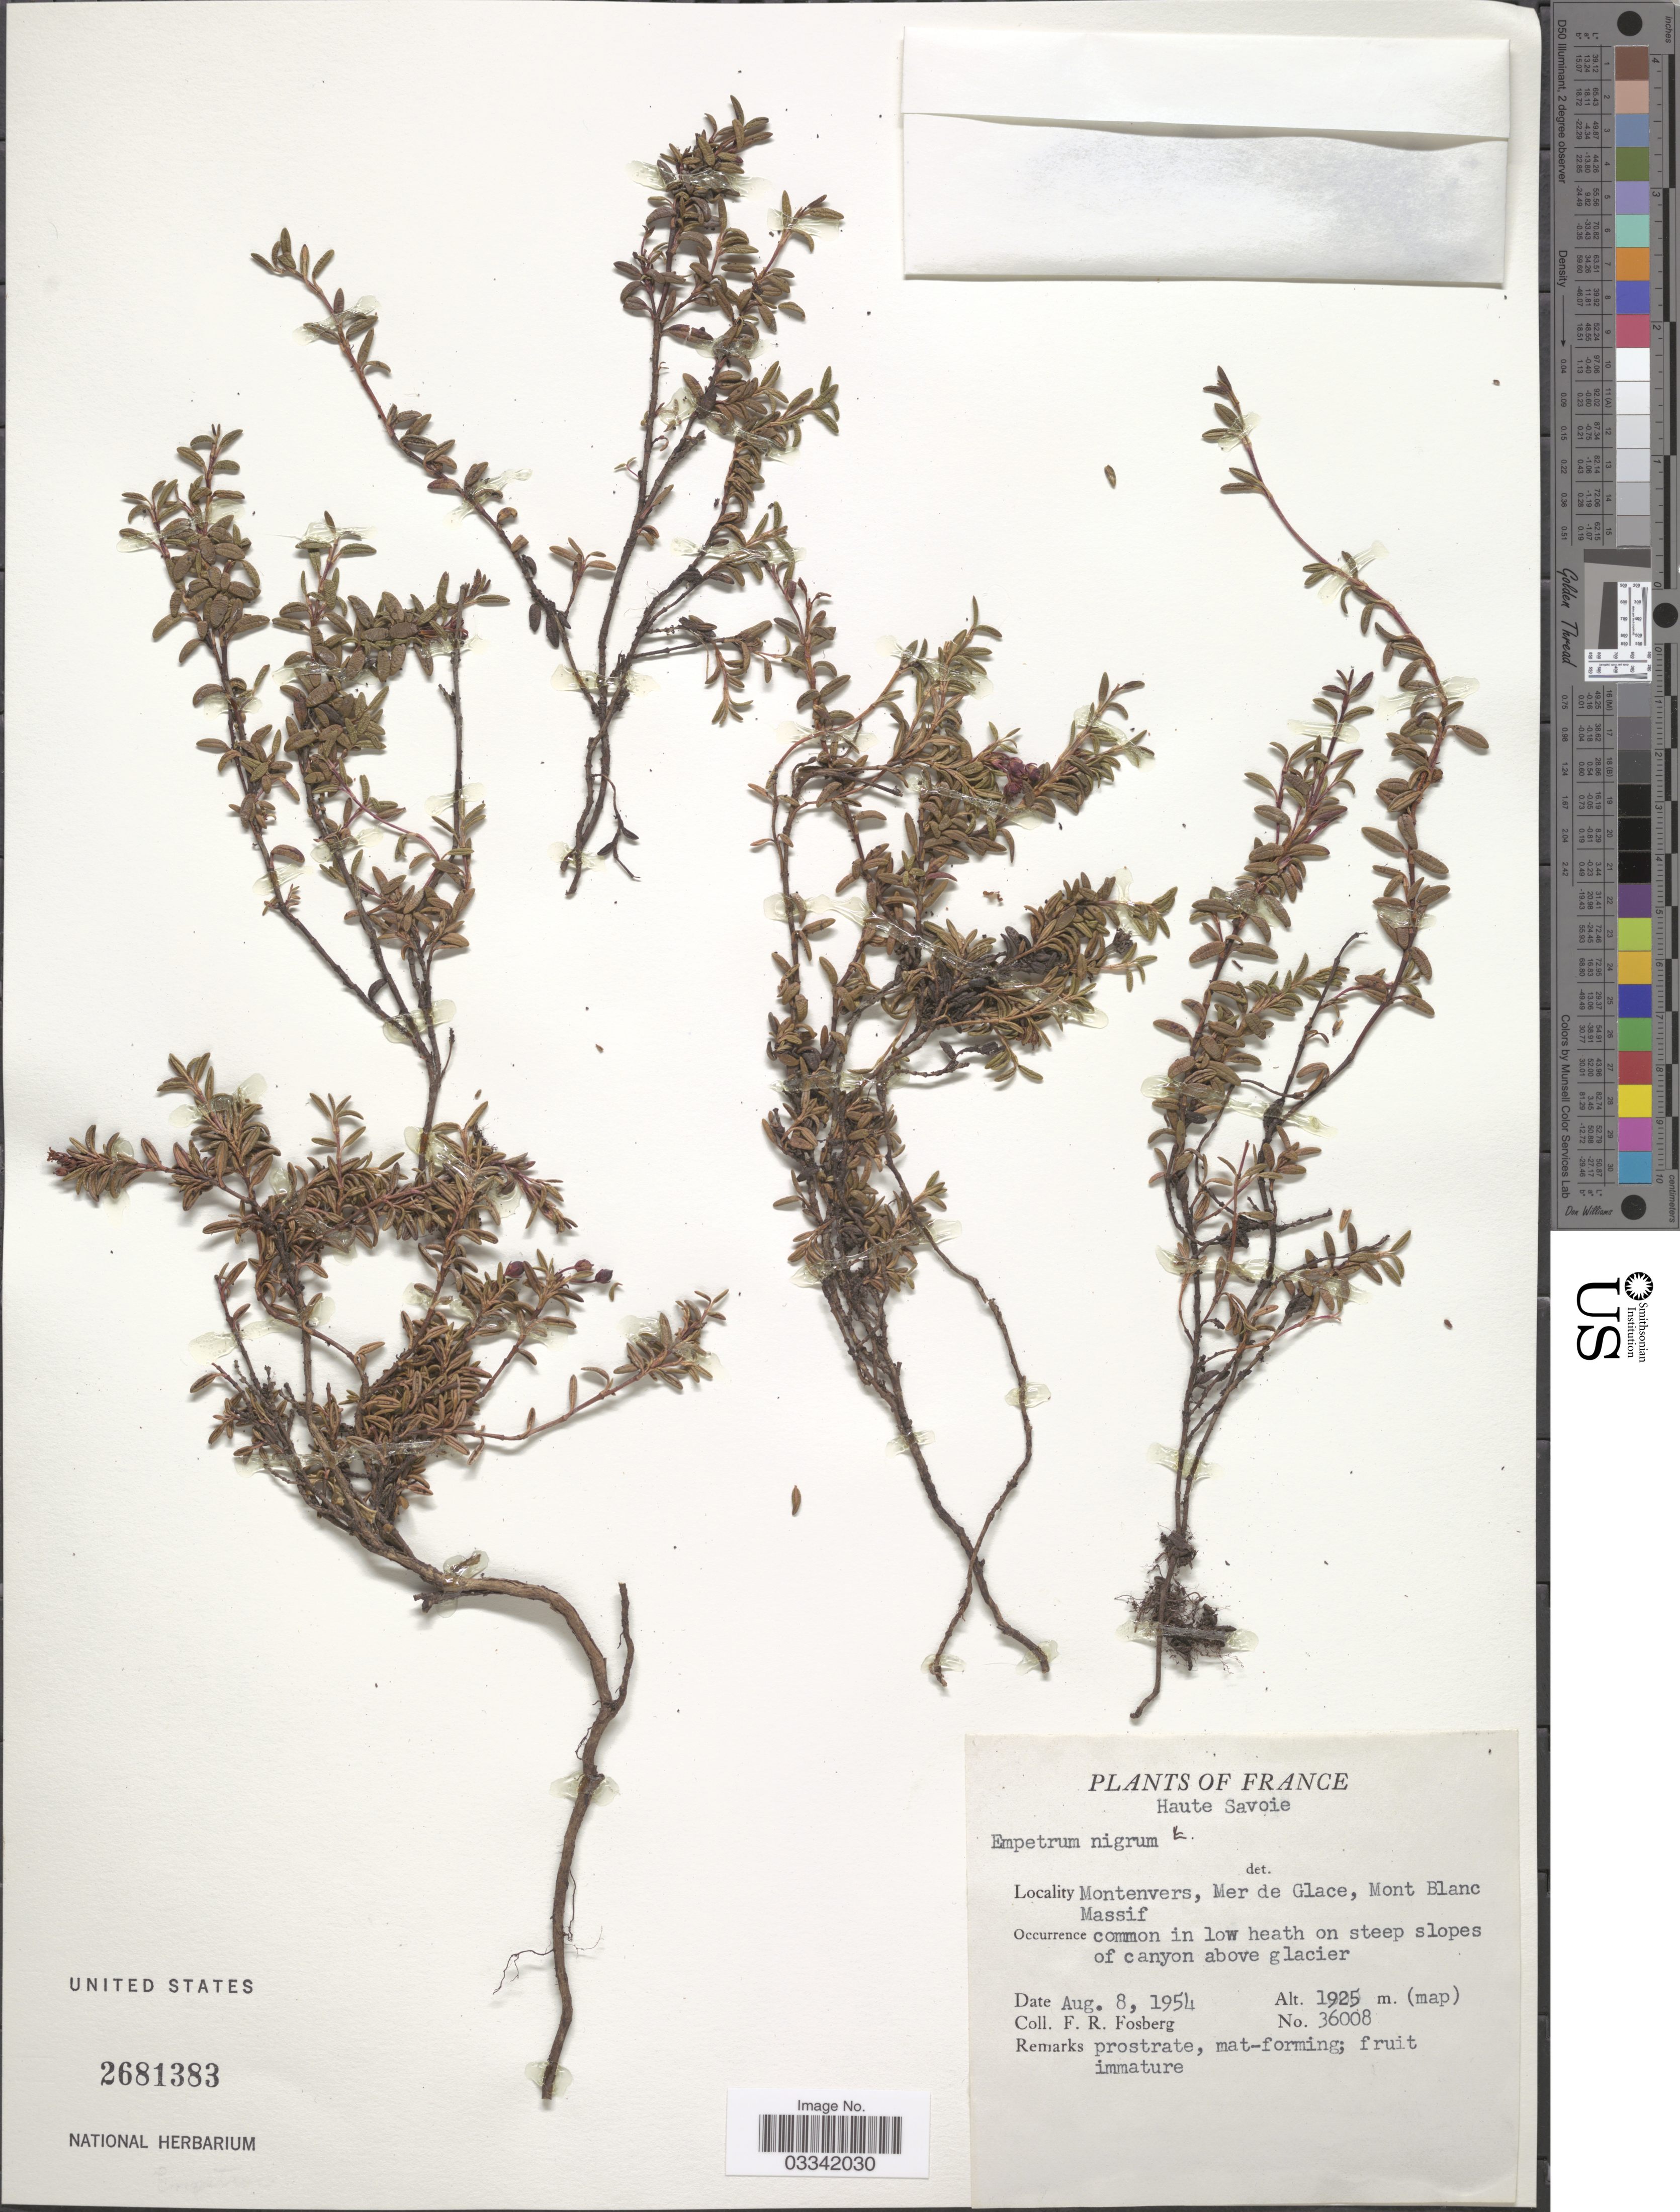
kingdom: Plantae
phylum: Tracheophyta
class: Magnoliopsida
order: Ericales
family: Ericaceae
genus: Empetrum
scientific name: Empetrum nigrum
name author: L.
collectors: F. R. Fosberg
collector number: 36008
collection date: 1954-08-08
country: France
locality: Haute Savoie, Montenvers, Mer de Glace, Mont Blanc Massif.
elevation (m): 1925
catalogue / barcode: US 2681383